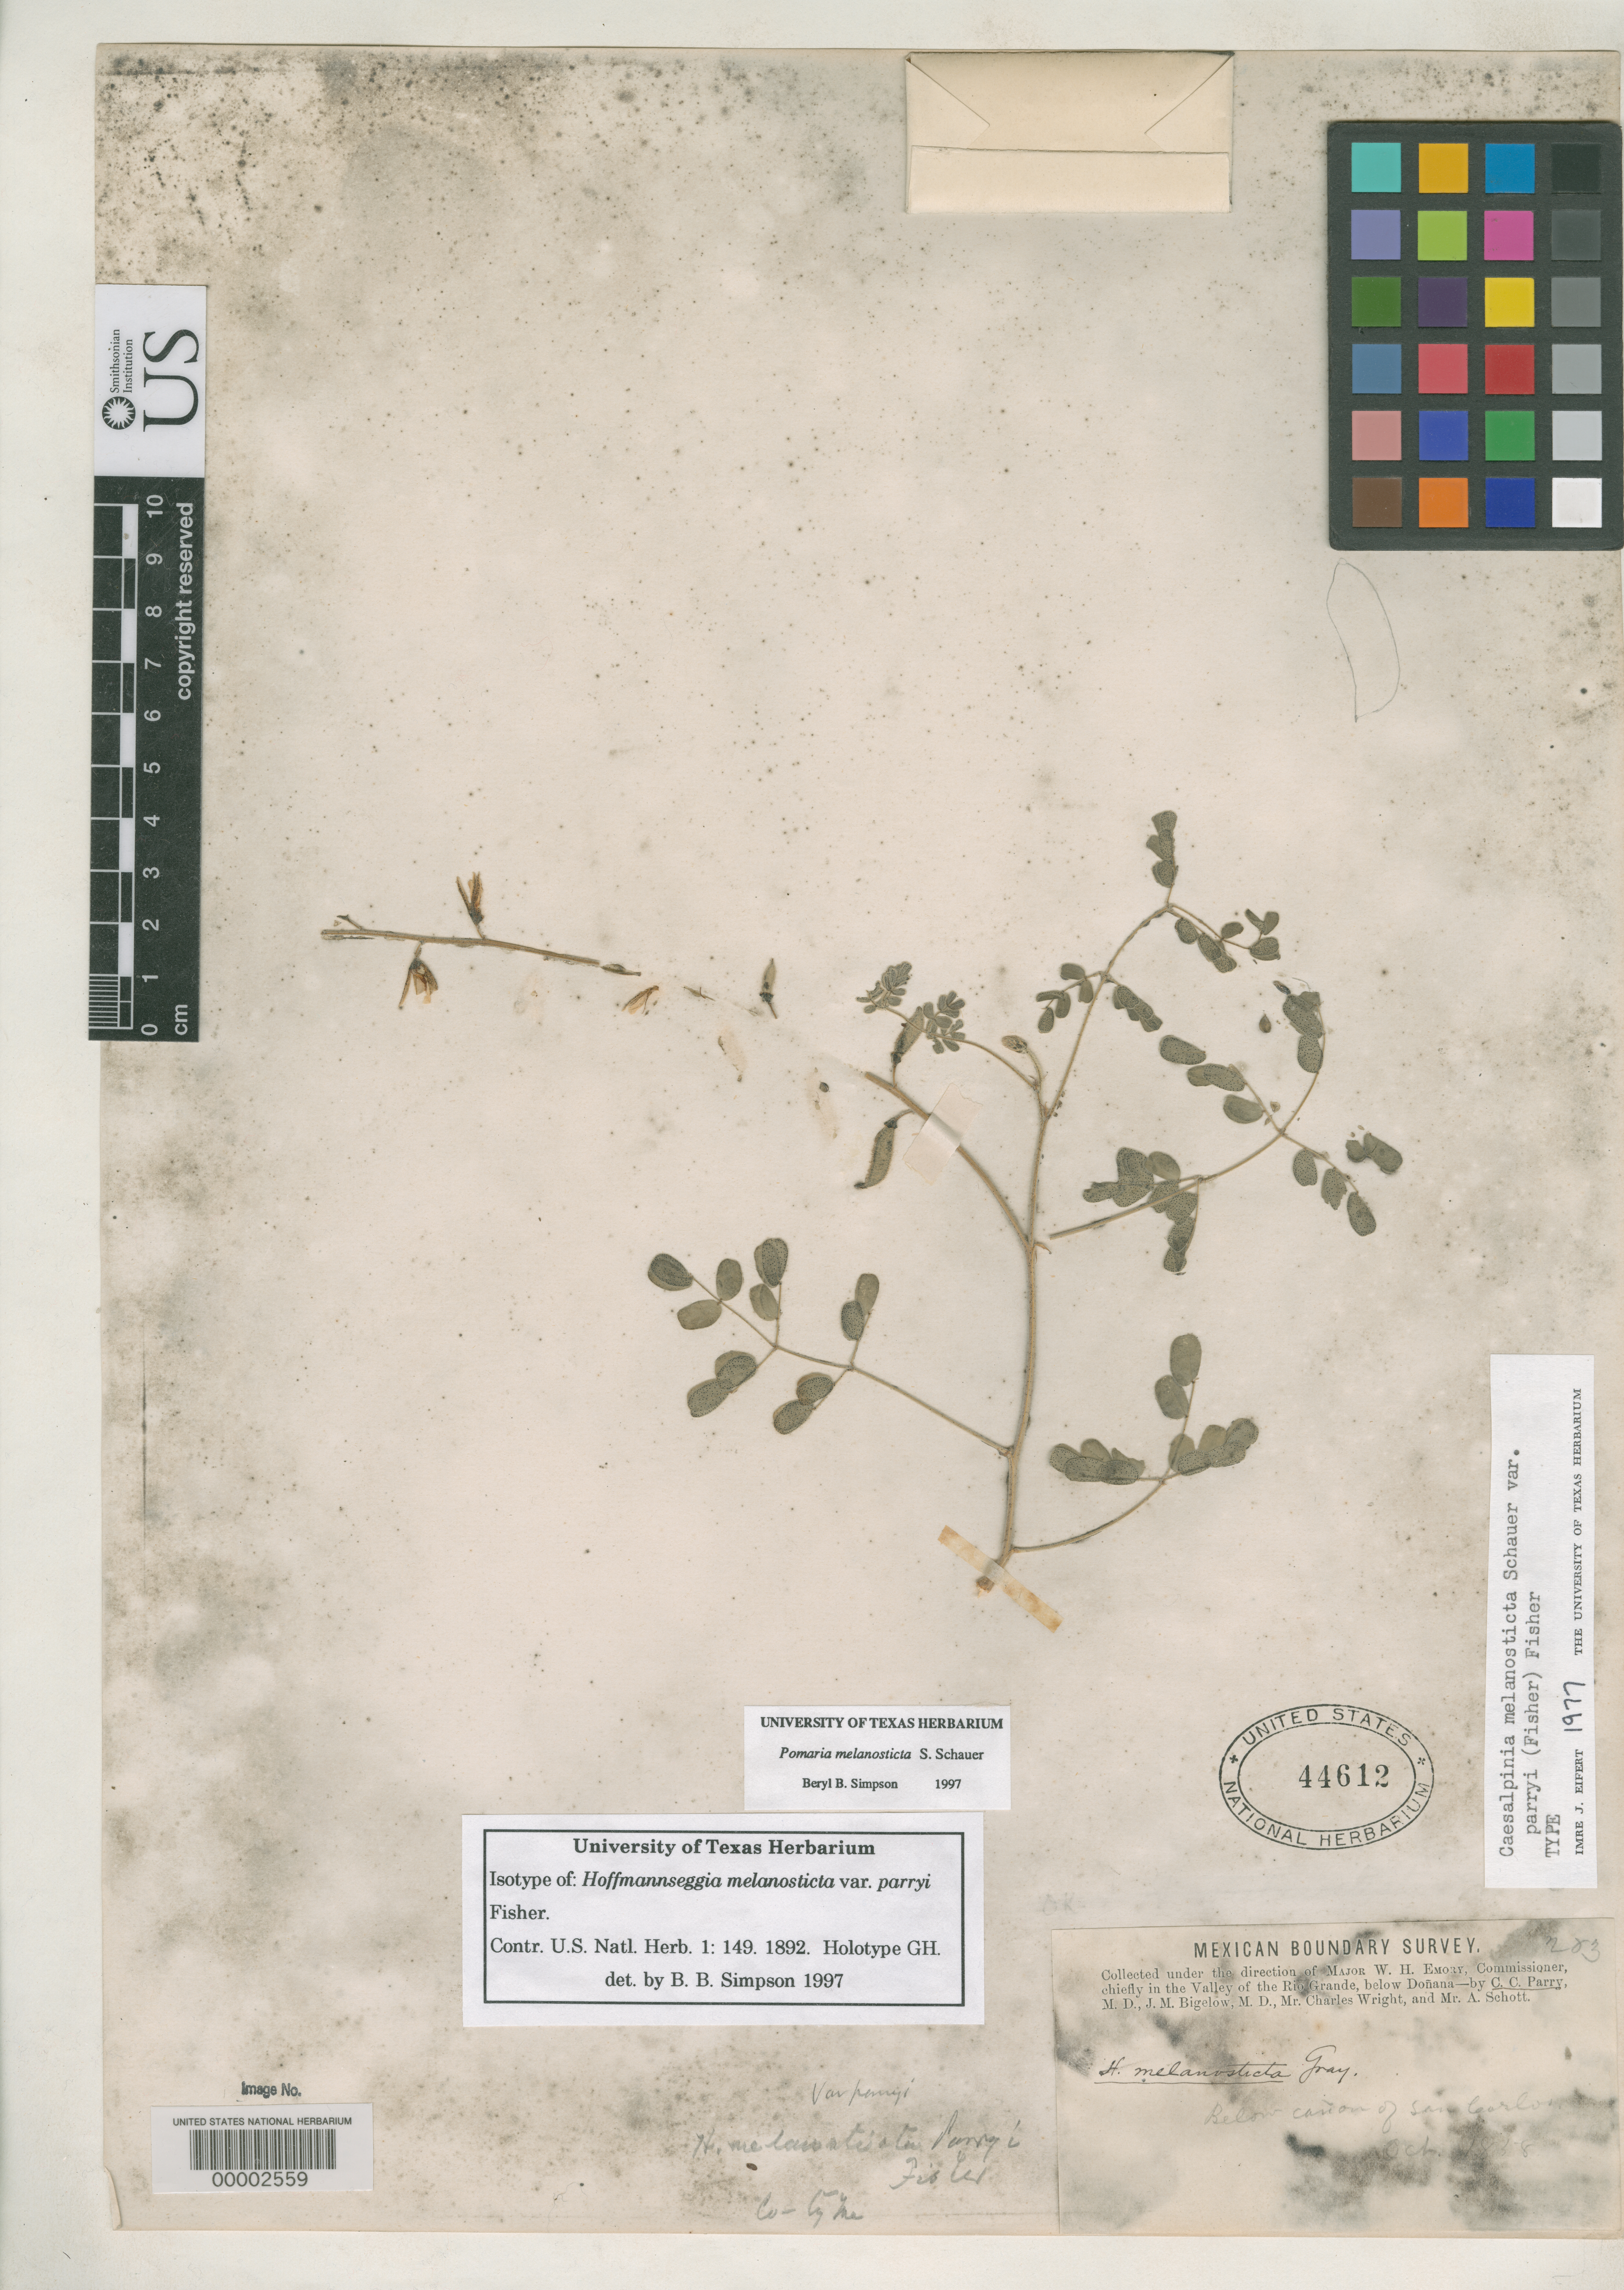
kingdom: Plantae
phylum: Tracheophyta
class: Magnoliopsida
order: Fabales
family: Fabaceae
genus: Hoffmannseggia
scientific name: Hoffmannseggia melanosticta var. parryi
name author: Fisher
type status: Isotype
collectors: C. C. Parry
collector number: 283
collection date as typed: Oct 1838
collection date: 1838-10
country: United States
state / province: Texas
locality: Below Canyon of San Carlos.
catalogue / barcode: US 44612